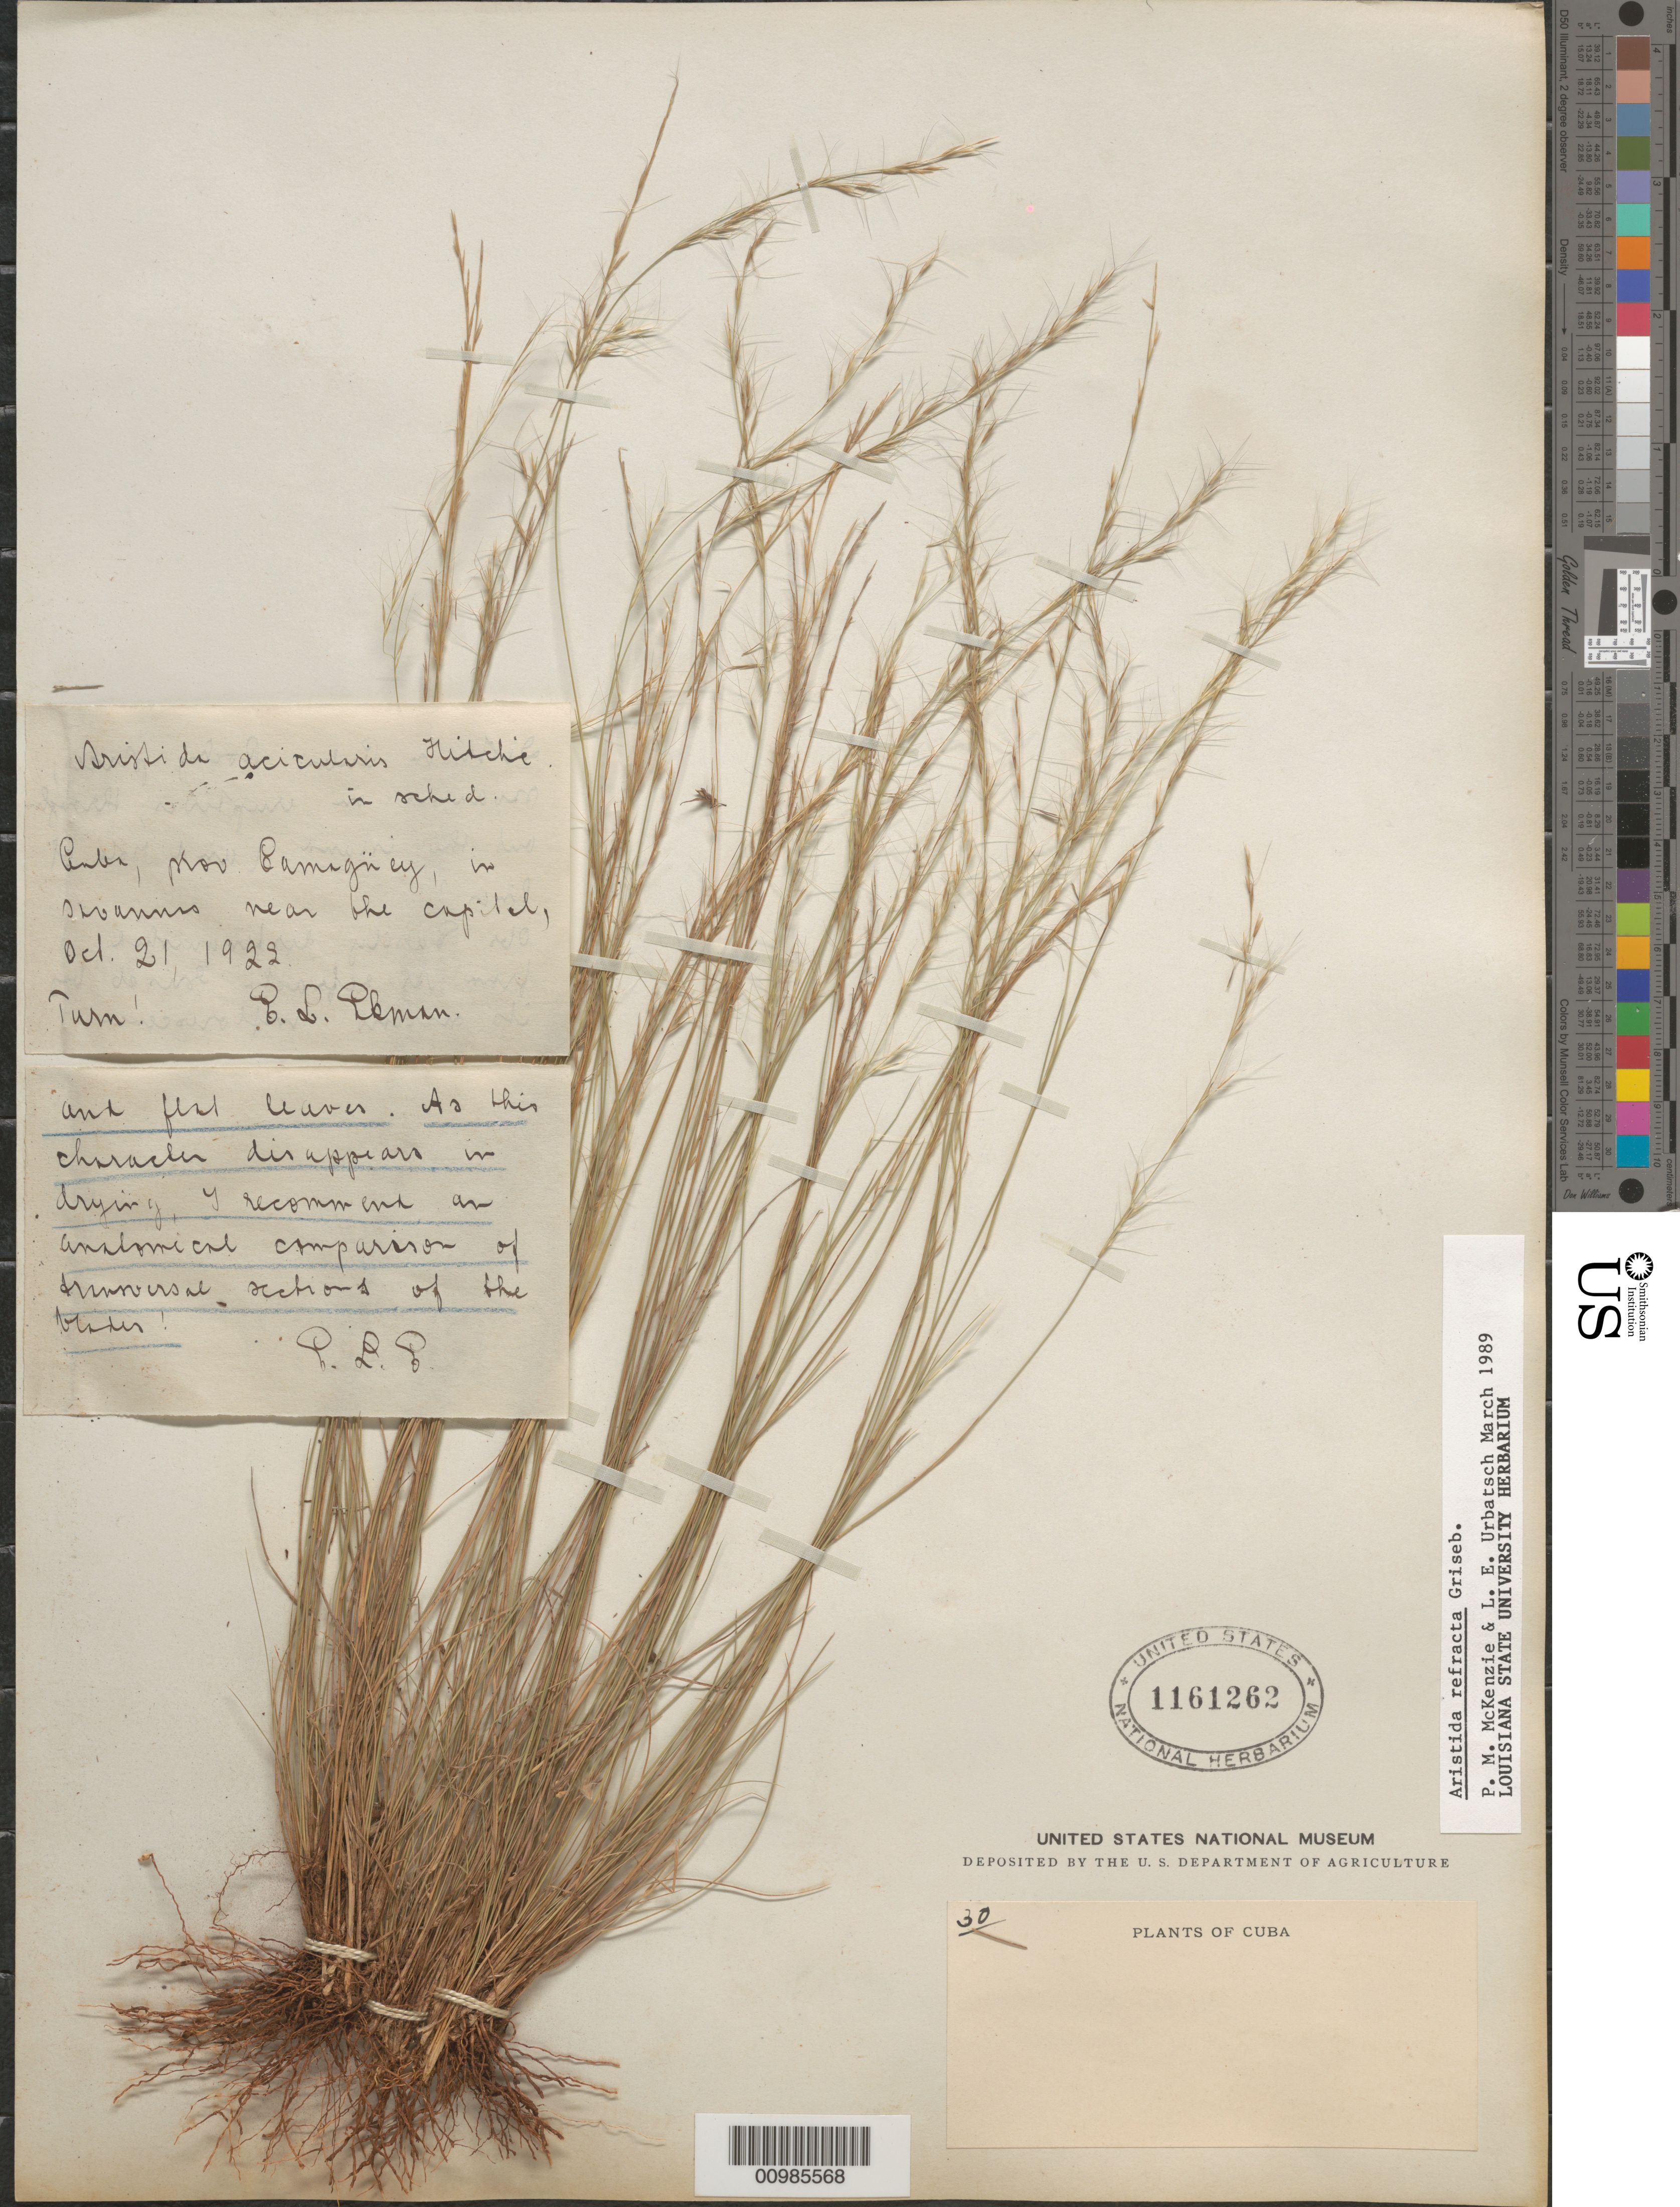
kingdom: Plantae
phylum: Tracheophyta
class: Liliopsida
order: Poales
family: Poaceae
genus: Aristida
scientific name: Aristida refracta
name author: Griseb.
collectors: E. L. Ekman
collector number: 30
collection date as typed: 21 Oct 1922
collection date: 1922-10-21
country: Cuba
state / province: Camagüey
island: Cuba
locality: near Camaguey City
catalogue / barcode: US 1161262